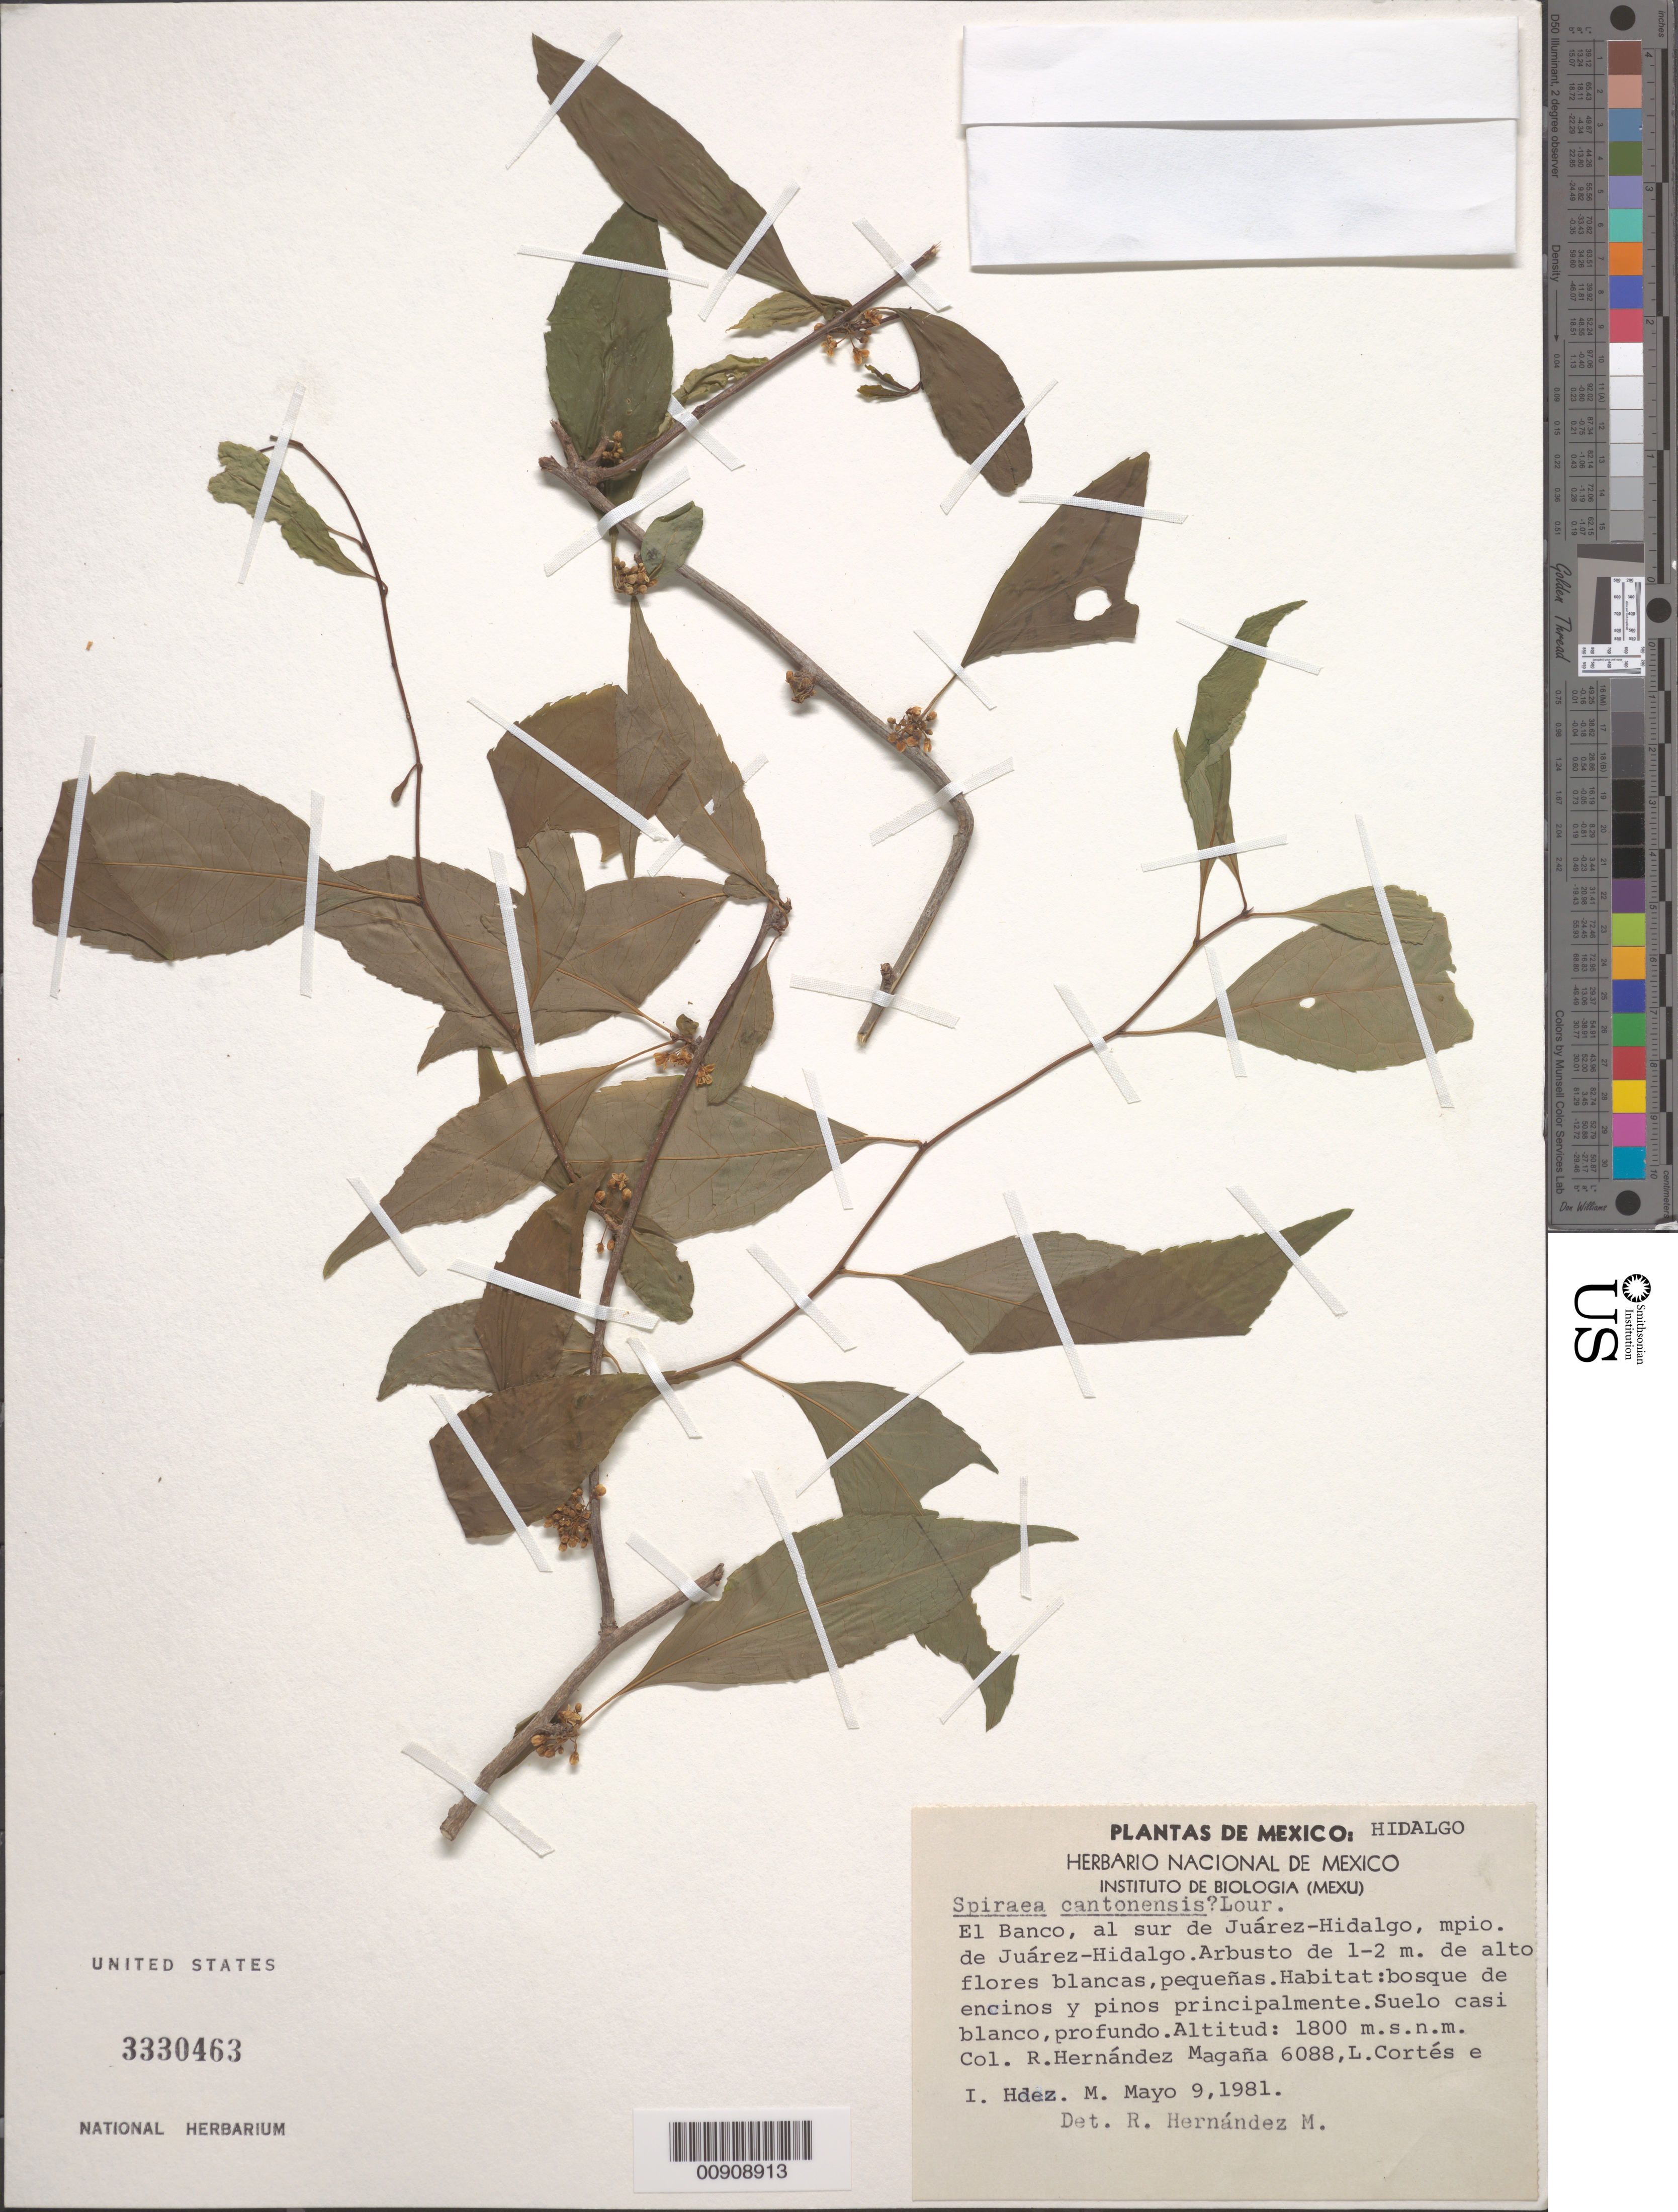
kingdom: Plantae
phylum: Tracheophyta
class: Magnoliopsida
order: Rosales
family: Rosaceae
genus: Spiraea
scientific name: Spiraea cantoniensis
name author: Lour.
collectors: R. M. Hernandez, L. Cortes & Hernández M., I.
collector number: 6088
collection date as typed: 09 May 1981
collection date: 1981-05-09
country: Mexico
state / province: Hidalgo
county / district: Juárez Hidalgo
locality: El Banco, al sur de Juárez-Hidalgo, mpio. de Juárez-Hidalgo.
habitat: Bosque de encinos y pinos principalmente. Suelo casi blanco, profundo.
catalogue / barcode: US 3330463